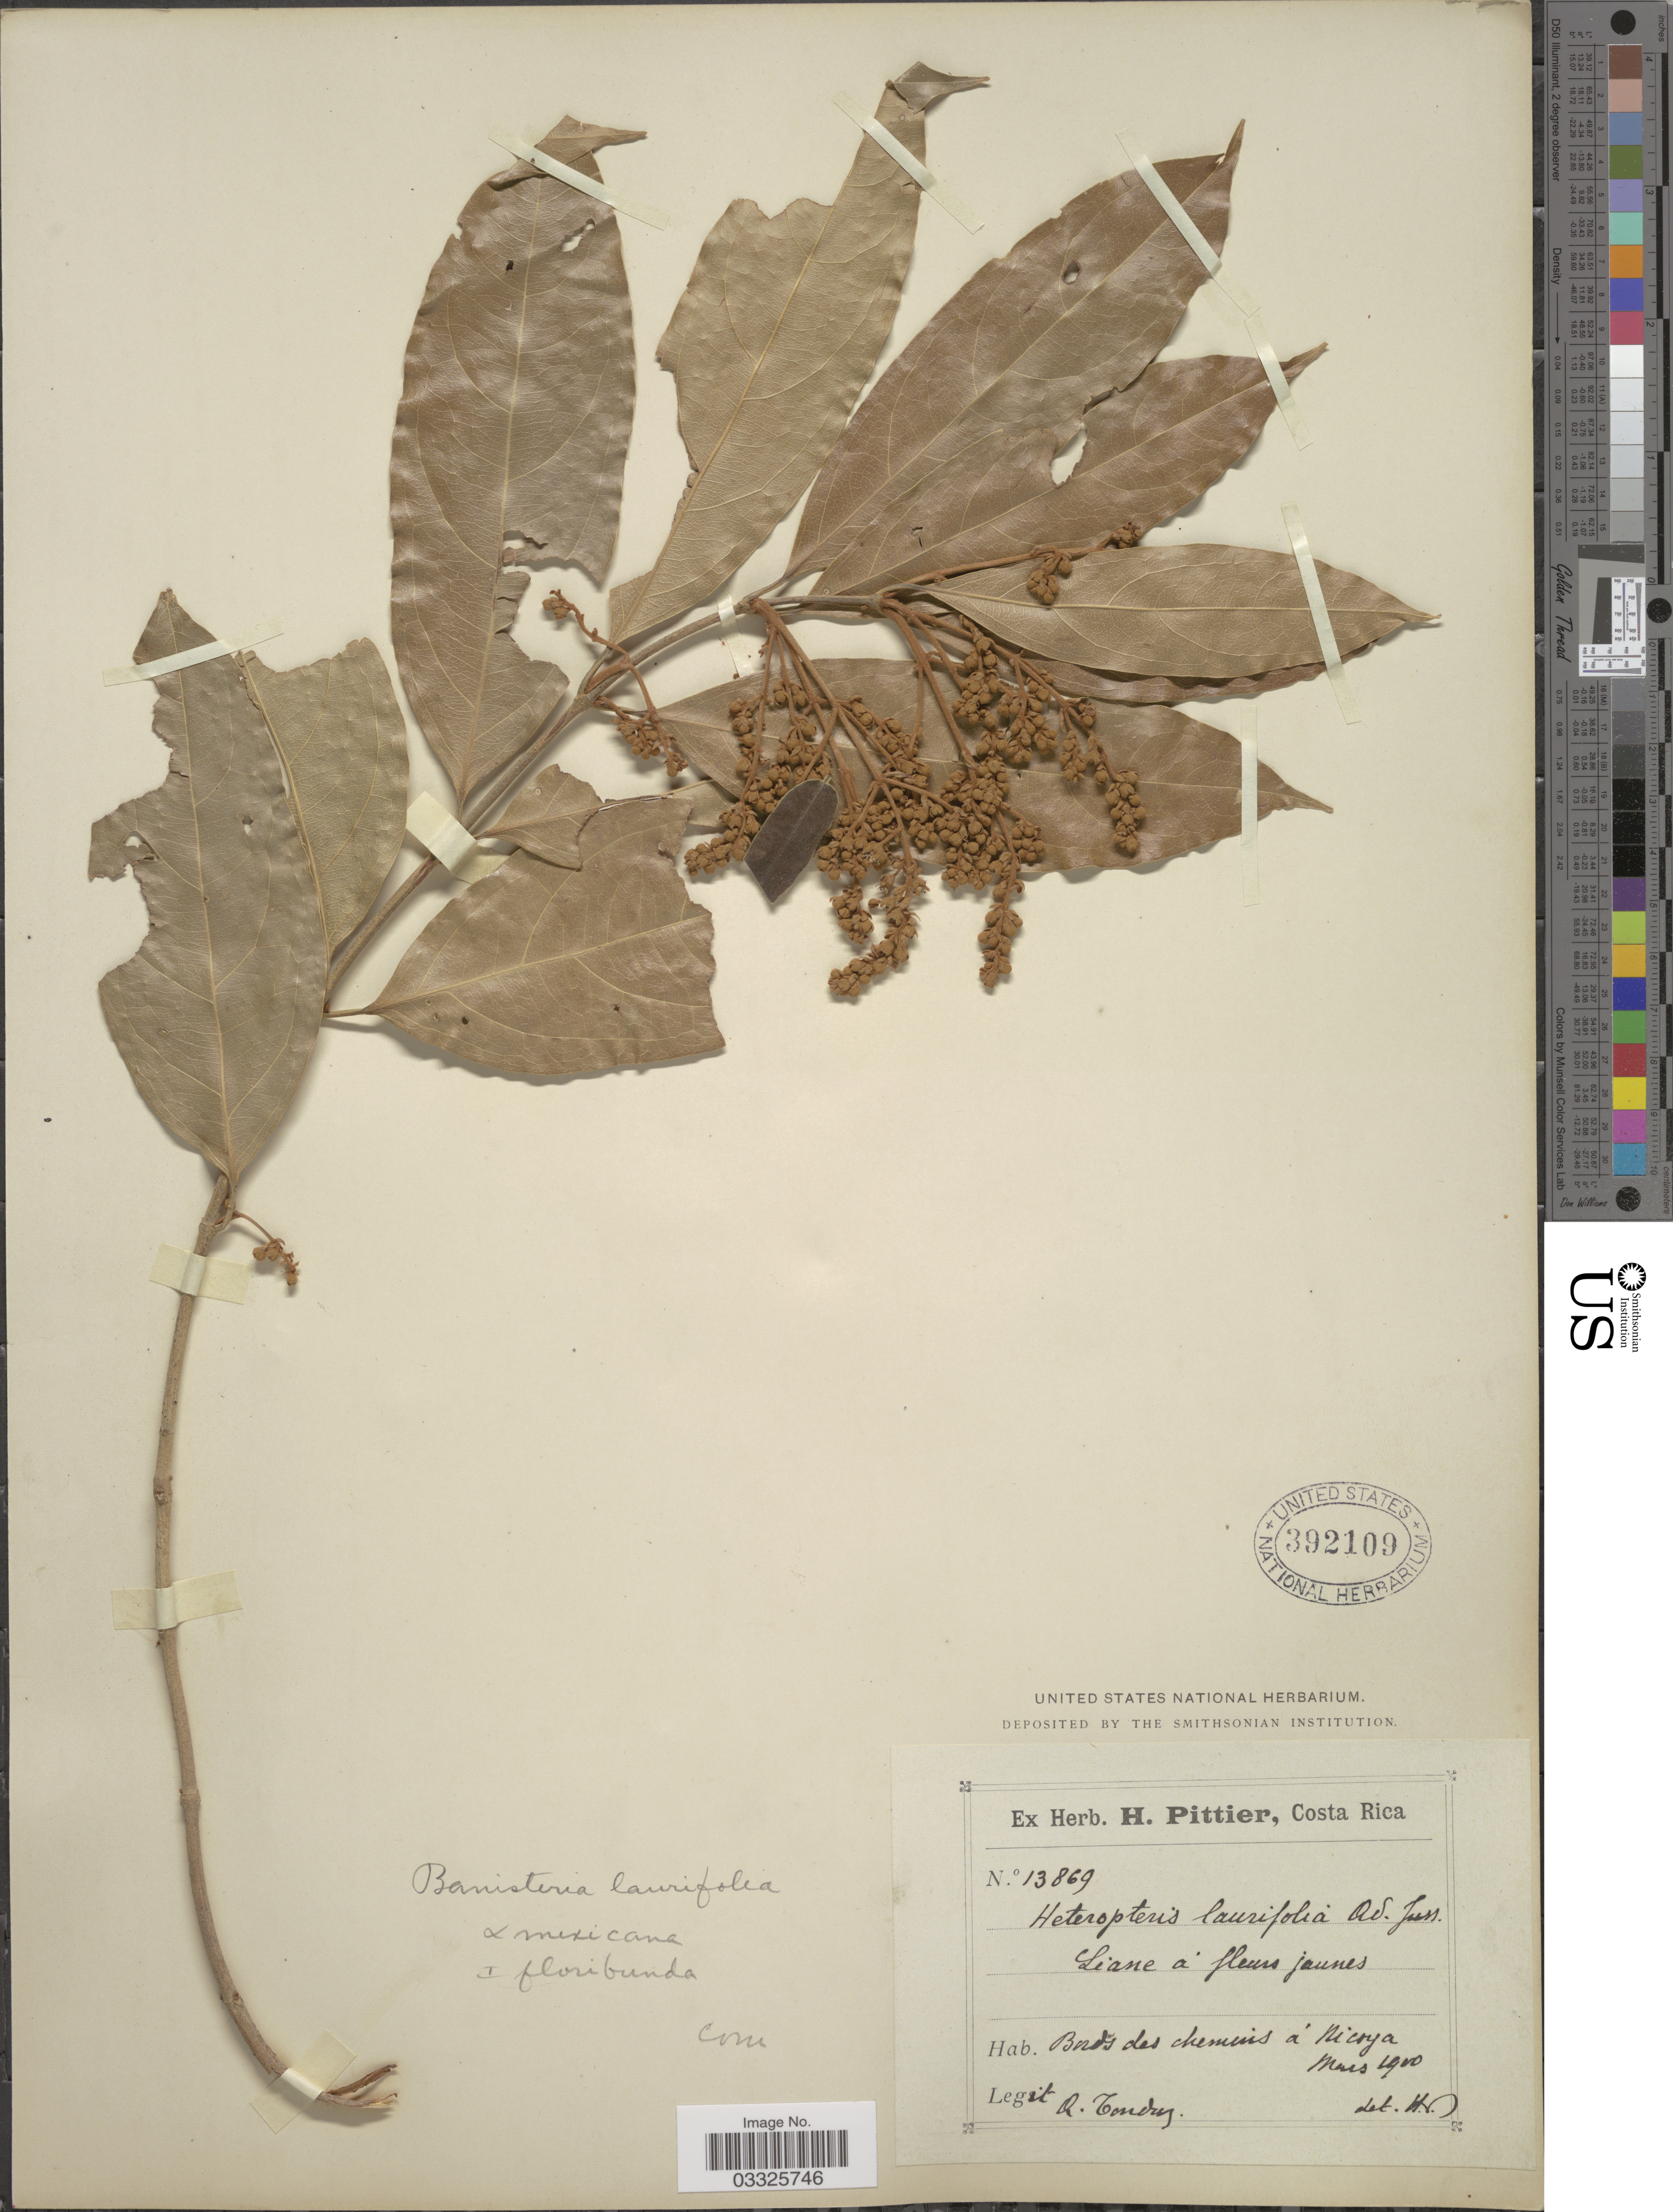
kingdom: Plantae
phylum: Tracheophyta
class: Magnoliopsida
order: Malpighiales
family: Malpighiaceae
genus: Heteropterys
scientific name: Heteropterys laurifolia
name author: (L.) A. Juss.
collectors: A. Tonduz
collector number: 13869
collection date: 1900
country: Costa Rica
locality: Bords des chemins á Nicoya.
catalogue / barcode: US 392109